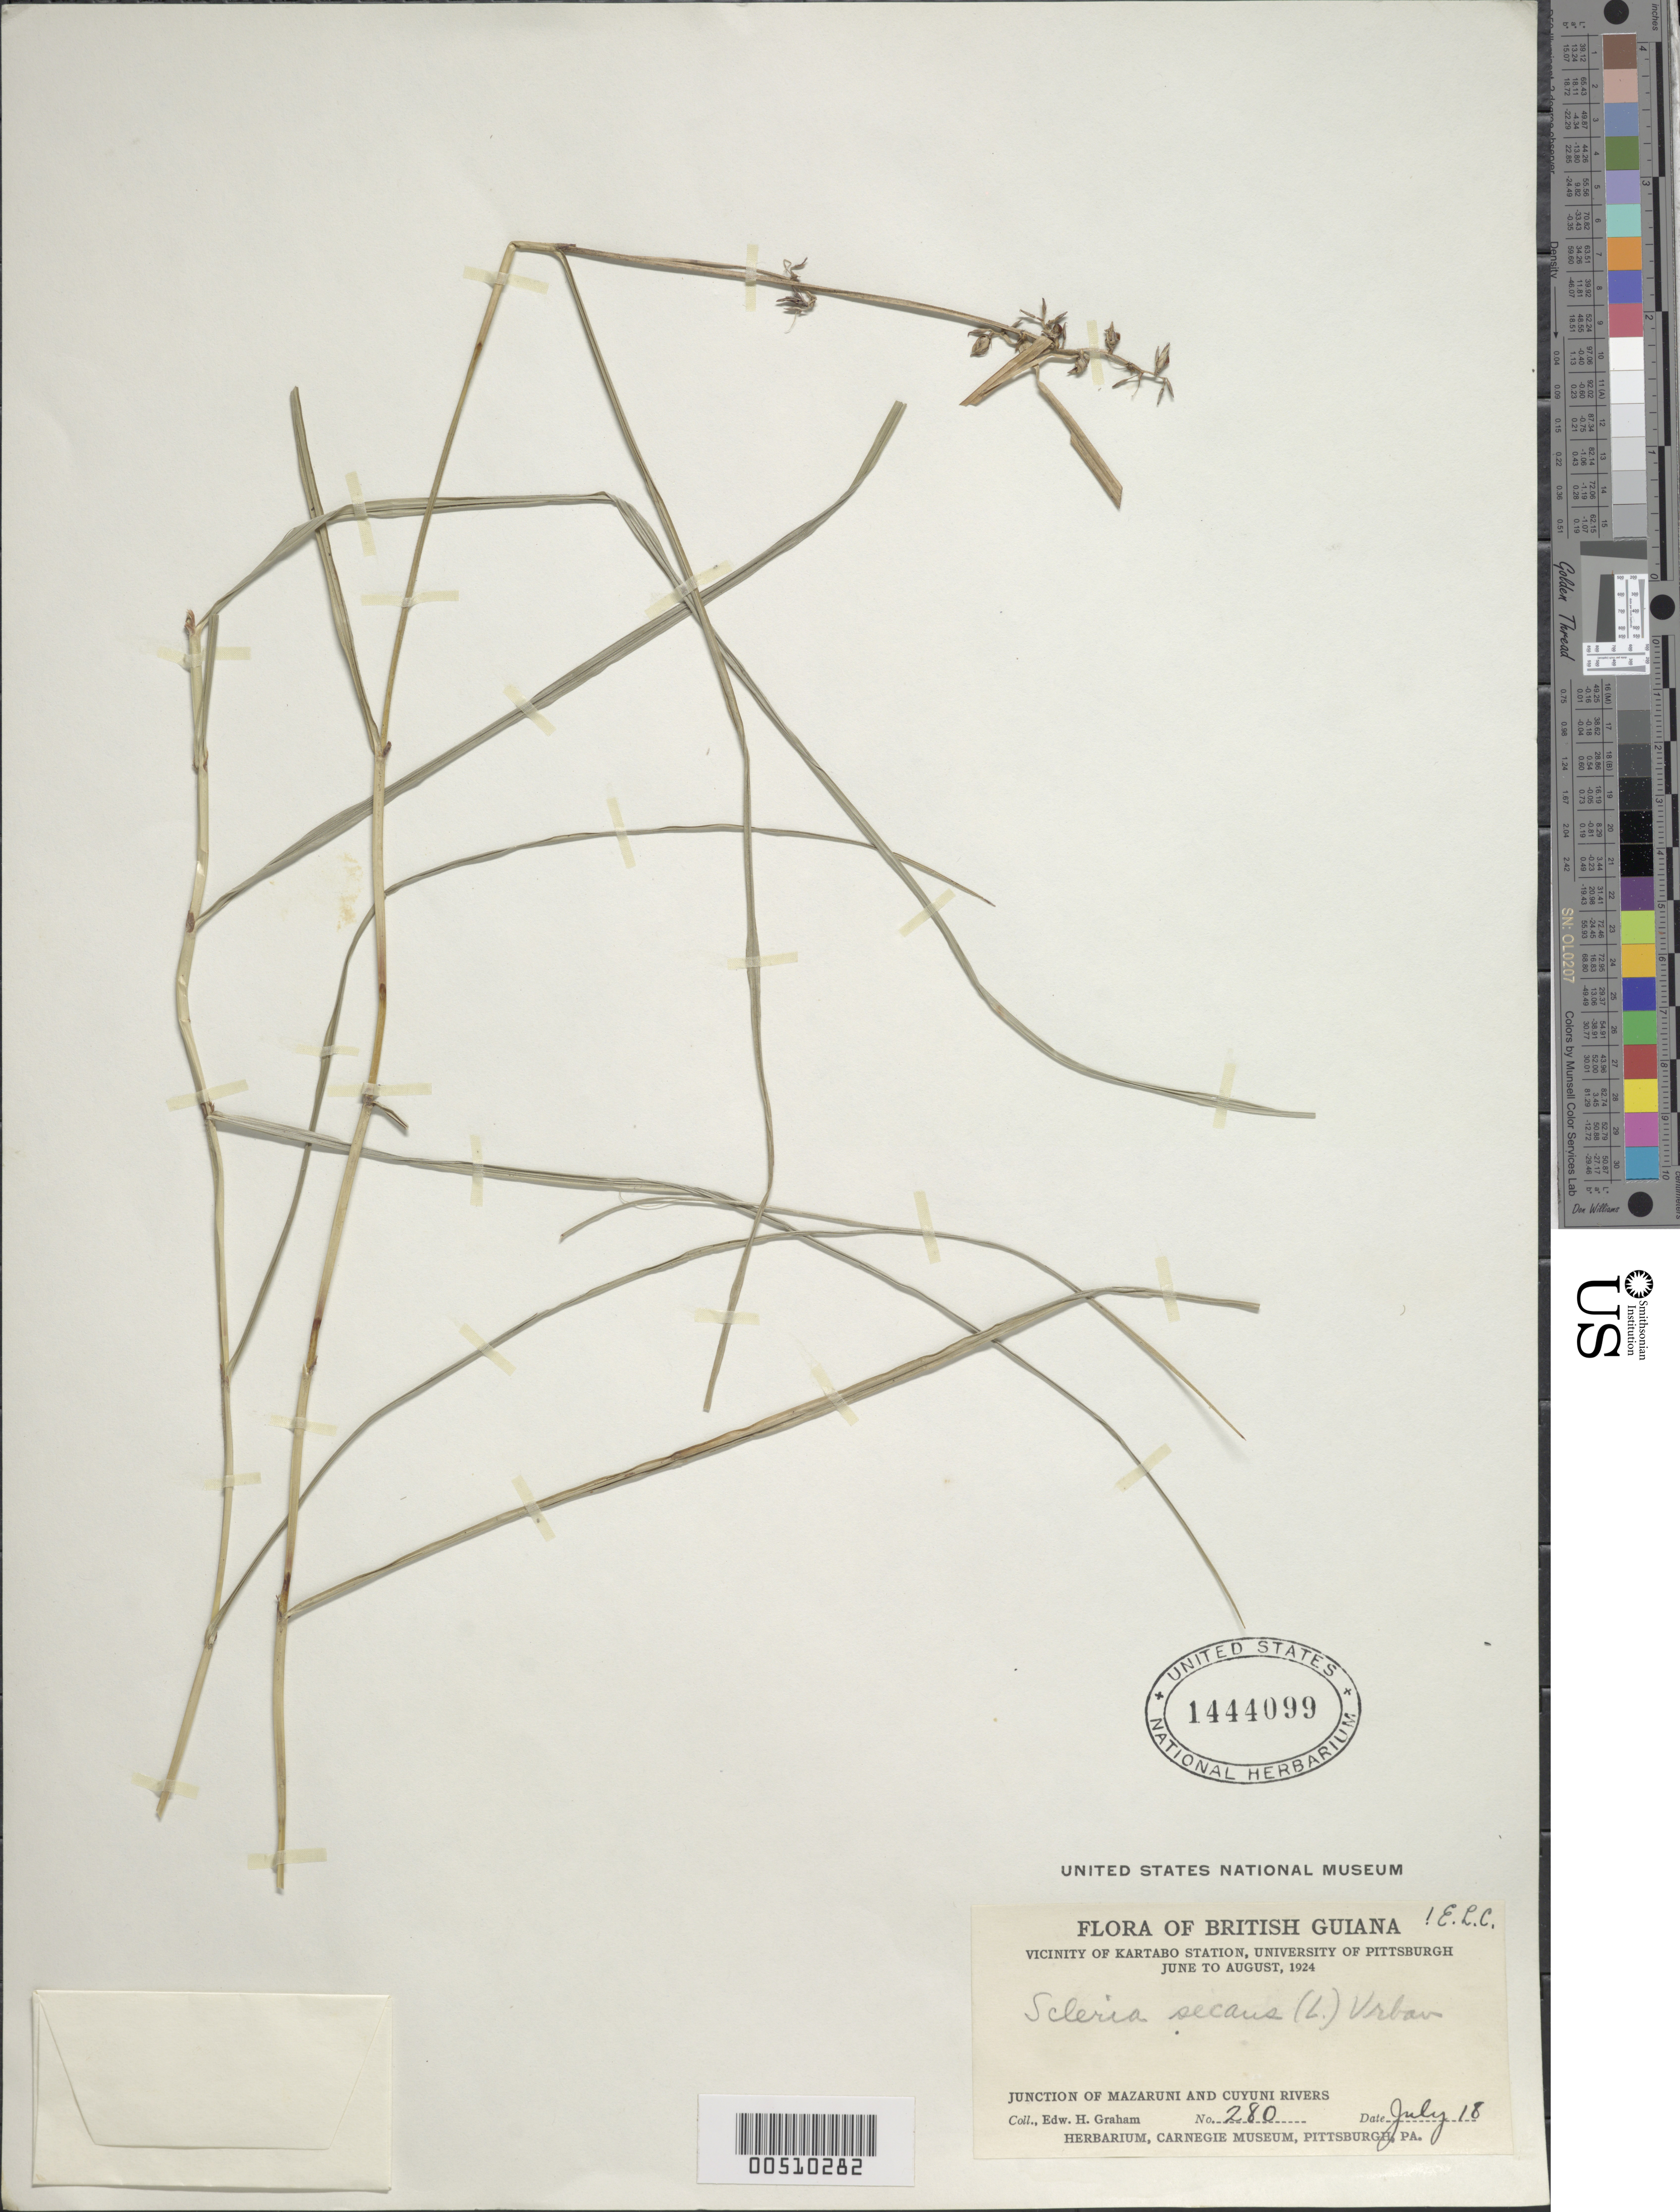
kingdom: Plantae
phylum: Tracheophyta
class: Liliopsida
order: Poales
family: Cyperaceae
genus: Scleria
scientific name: Scleria secans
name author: (L.) Urb.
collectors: H. E. Graham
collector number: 280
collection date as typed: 18 Jul 1924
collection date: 1924-07-18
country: Guyana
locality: Vicinity of Kartabo Station; junction of Mazaruni and Cuynui Rivers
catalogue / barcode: US 1444099